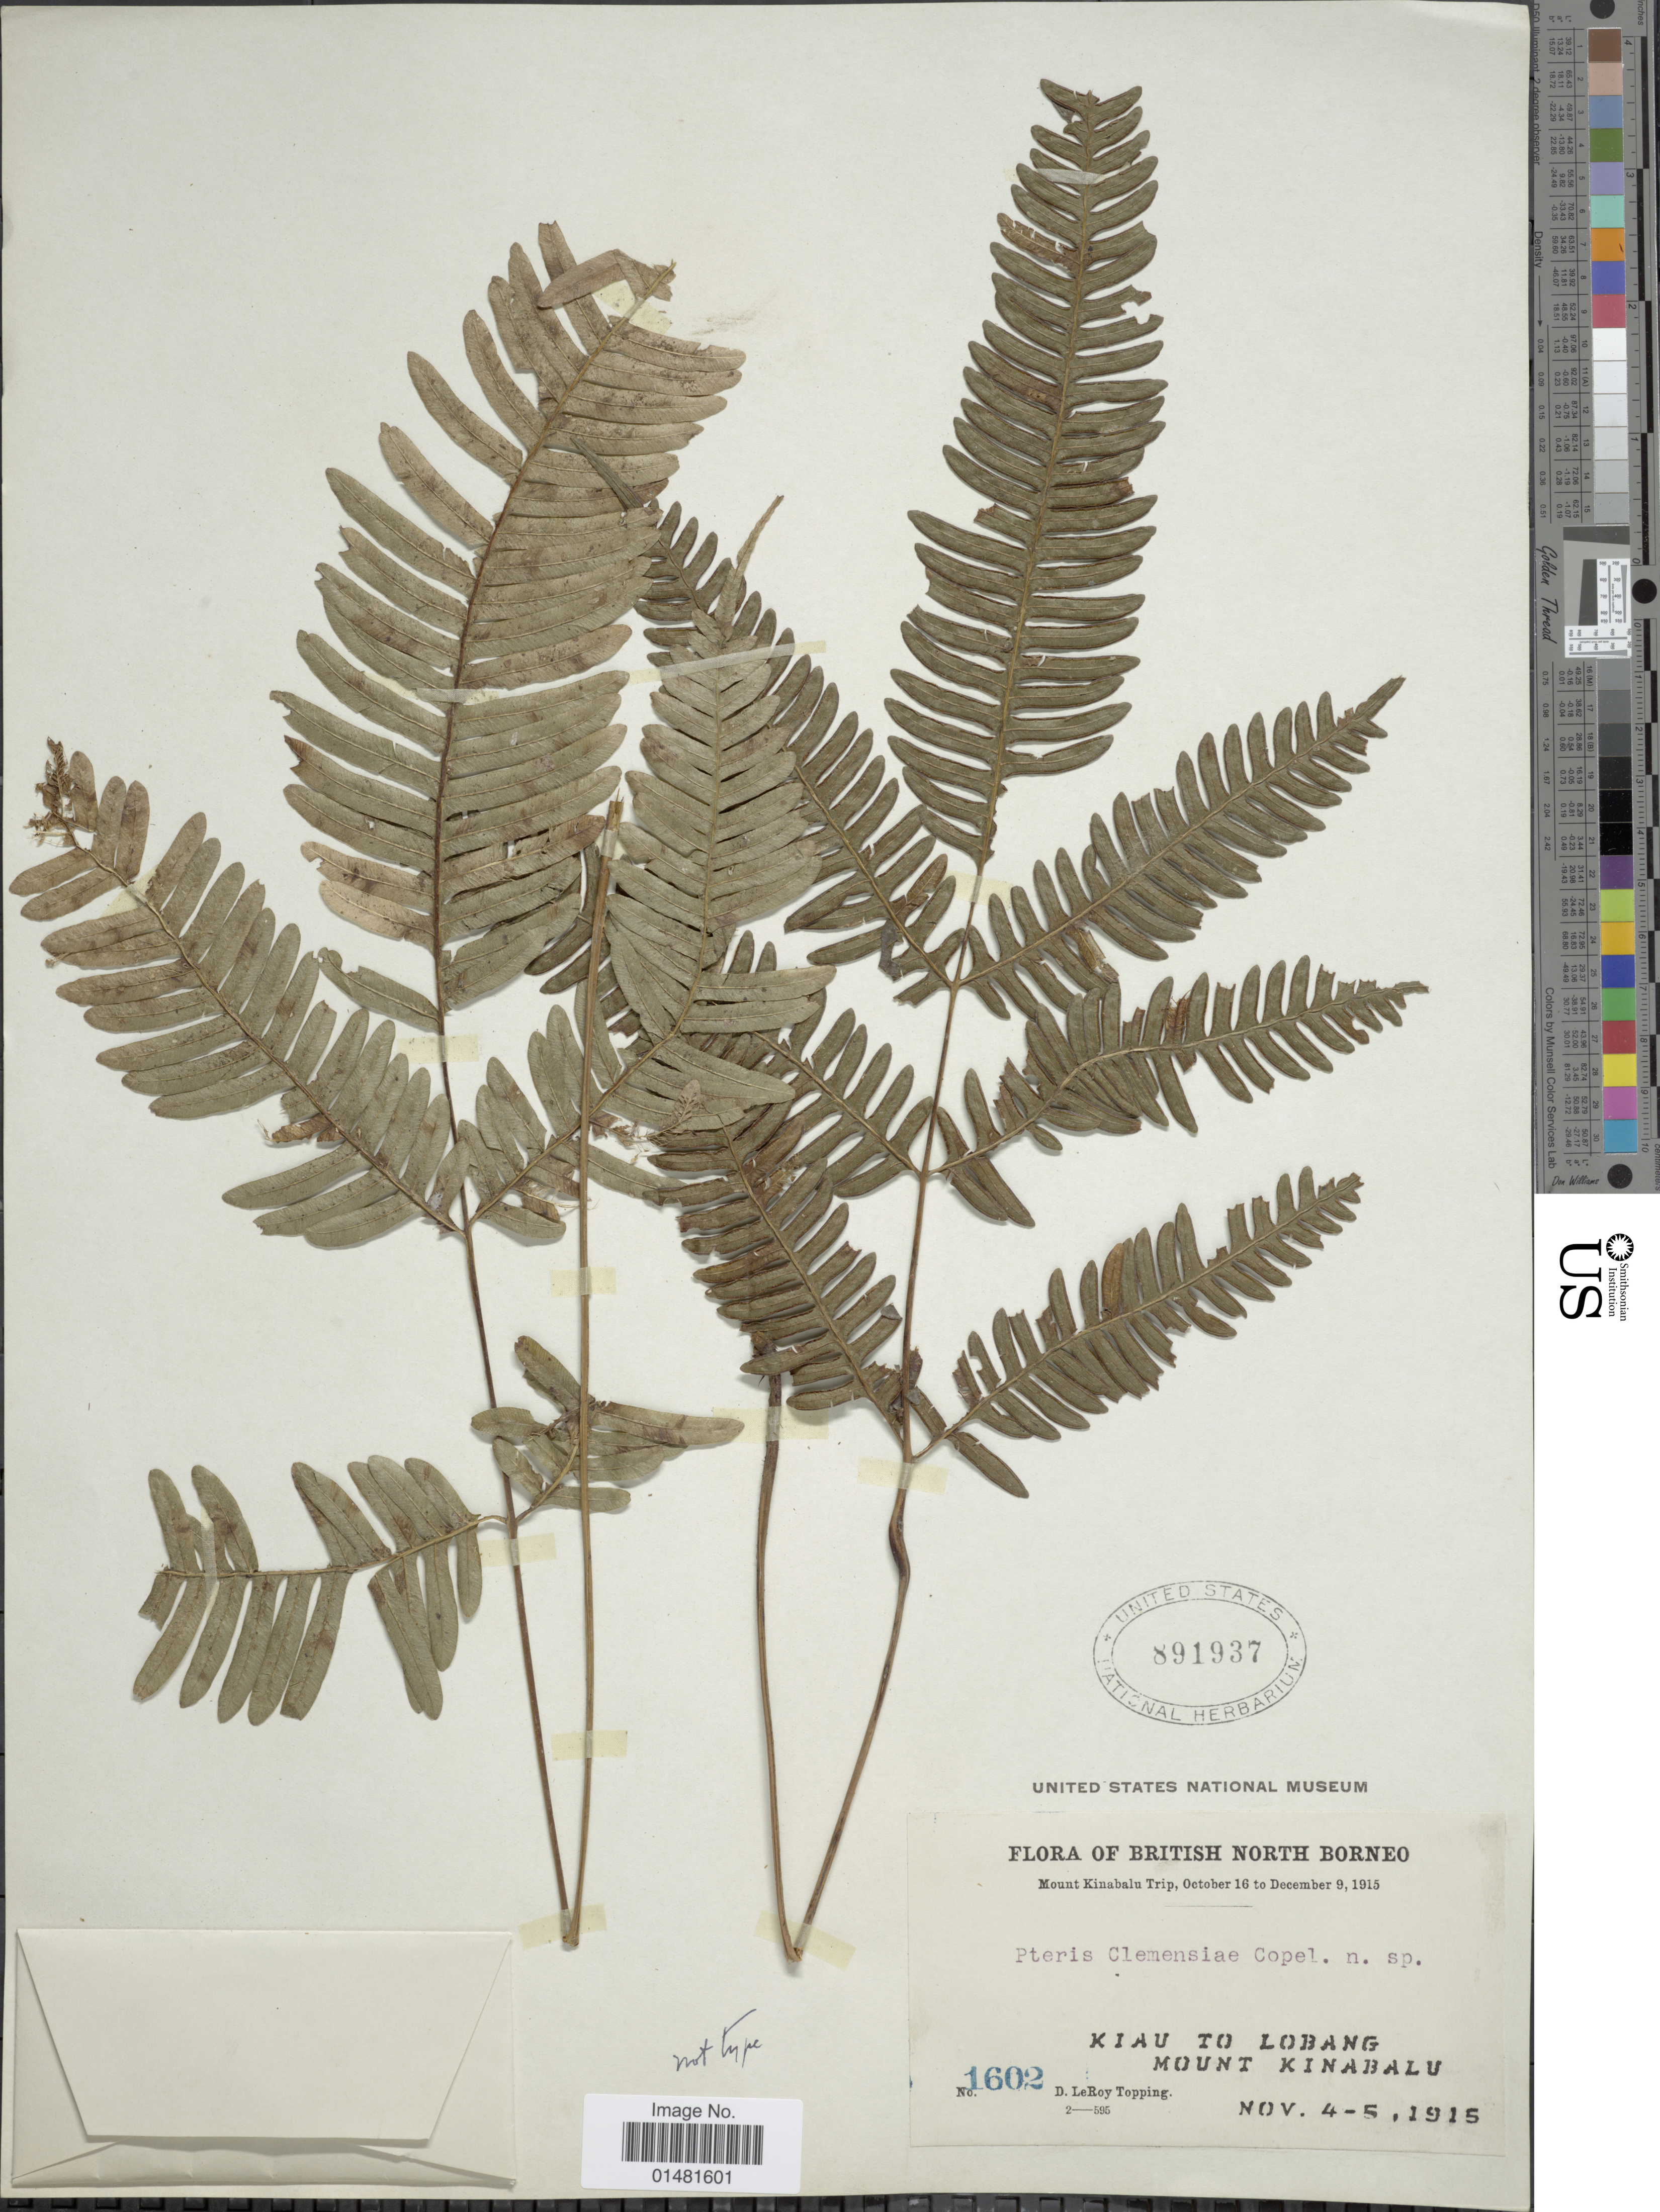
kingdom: Plantae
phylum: Tracheophyta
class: Polypodiopsida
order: Polypodiales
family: Pteridaceae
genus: Pteris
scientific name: Pteris clemensiae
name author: Copel.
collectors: D. L. Topping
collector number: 1602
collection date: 1915-11-04/1915-11-05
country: Malaysia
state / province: Sabah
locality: British North Borneo, Kiau to Lobang, Mount Kinabalu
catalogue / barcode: US 891937